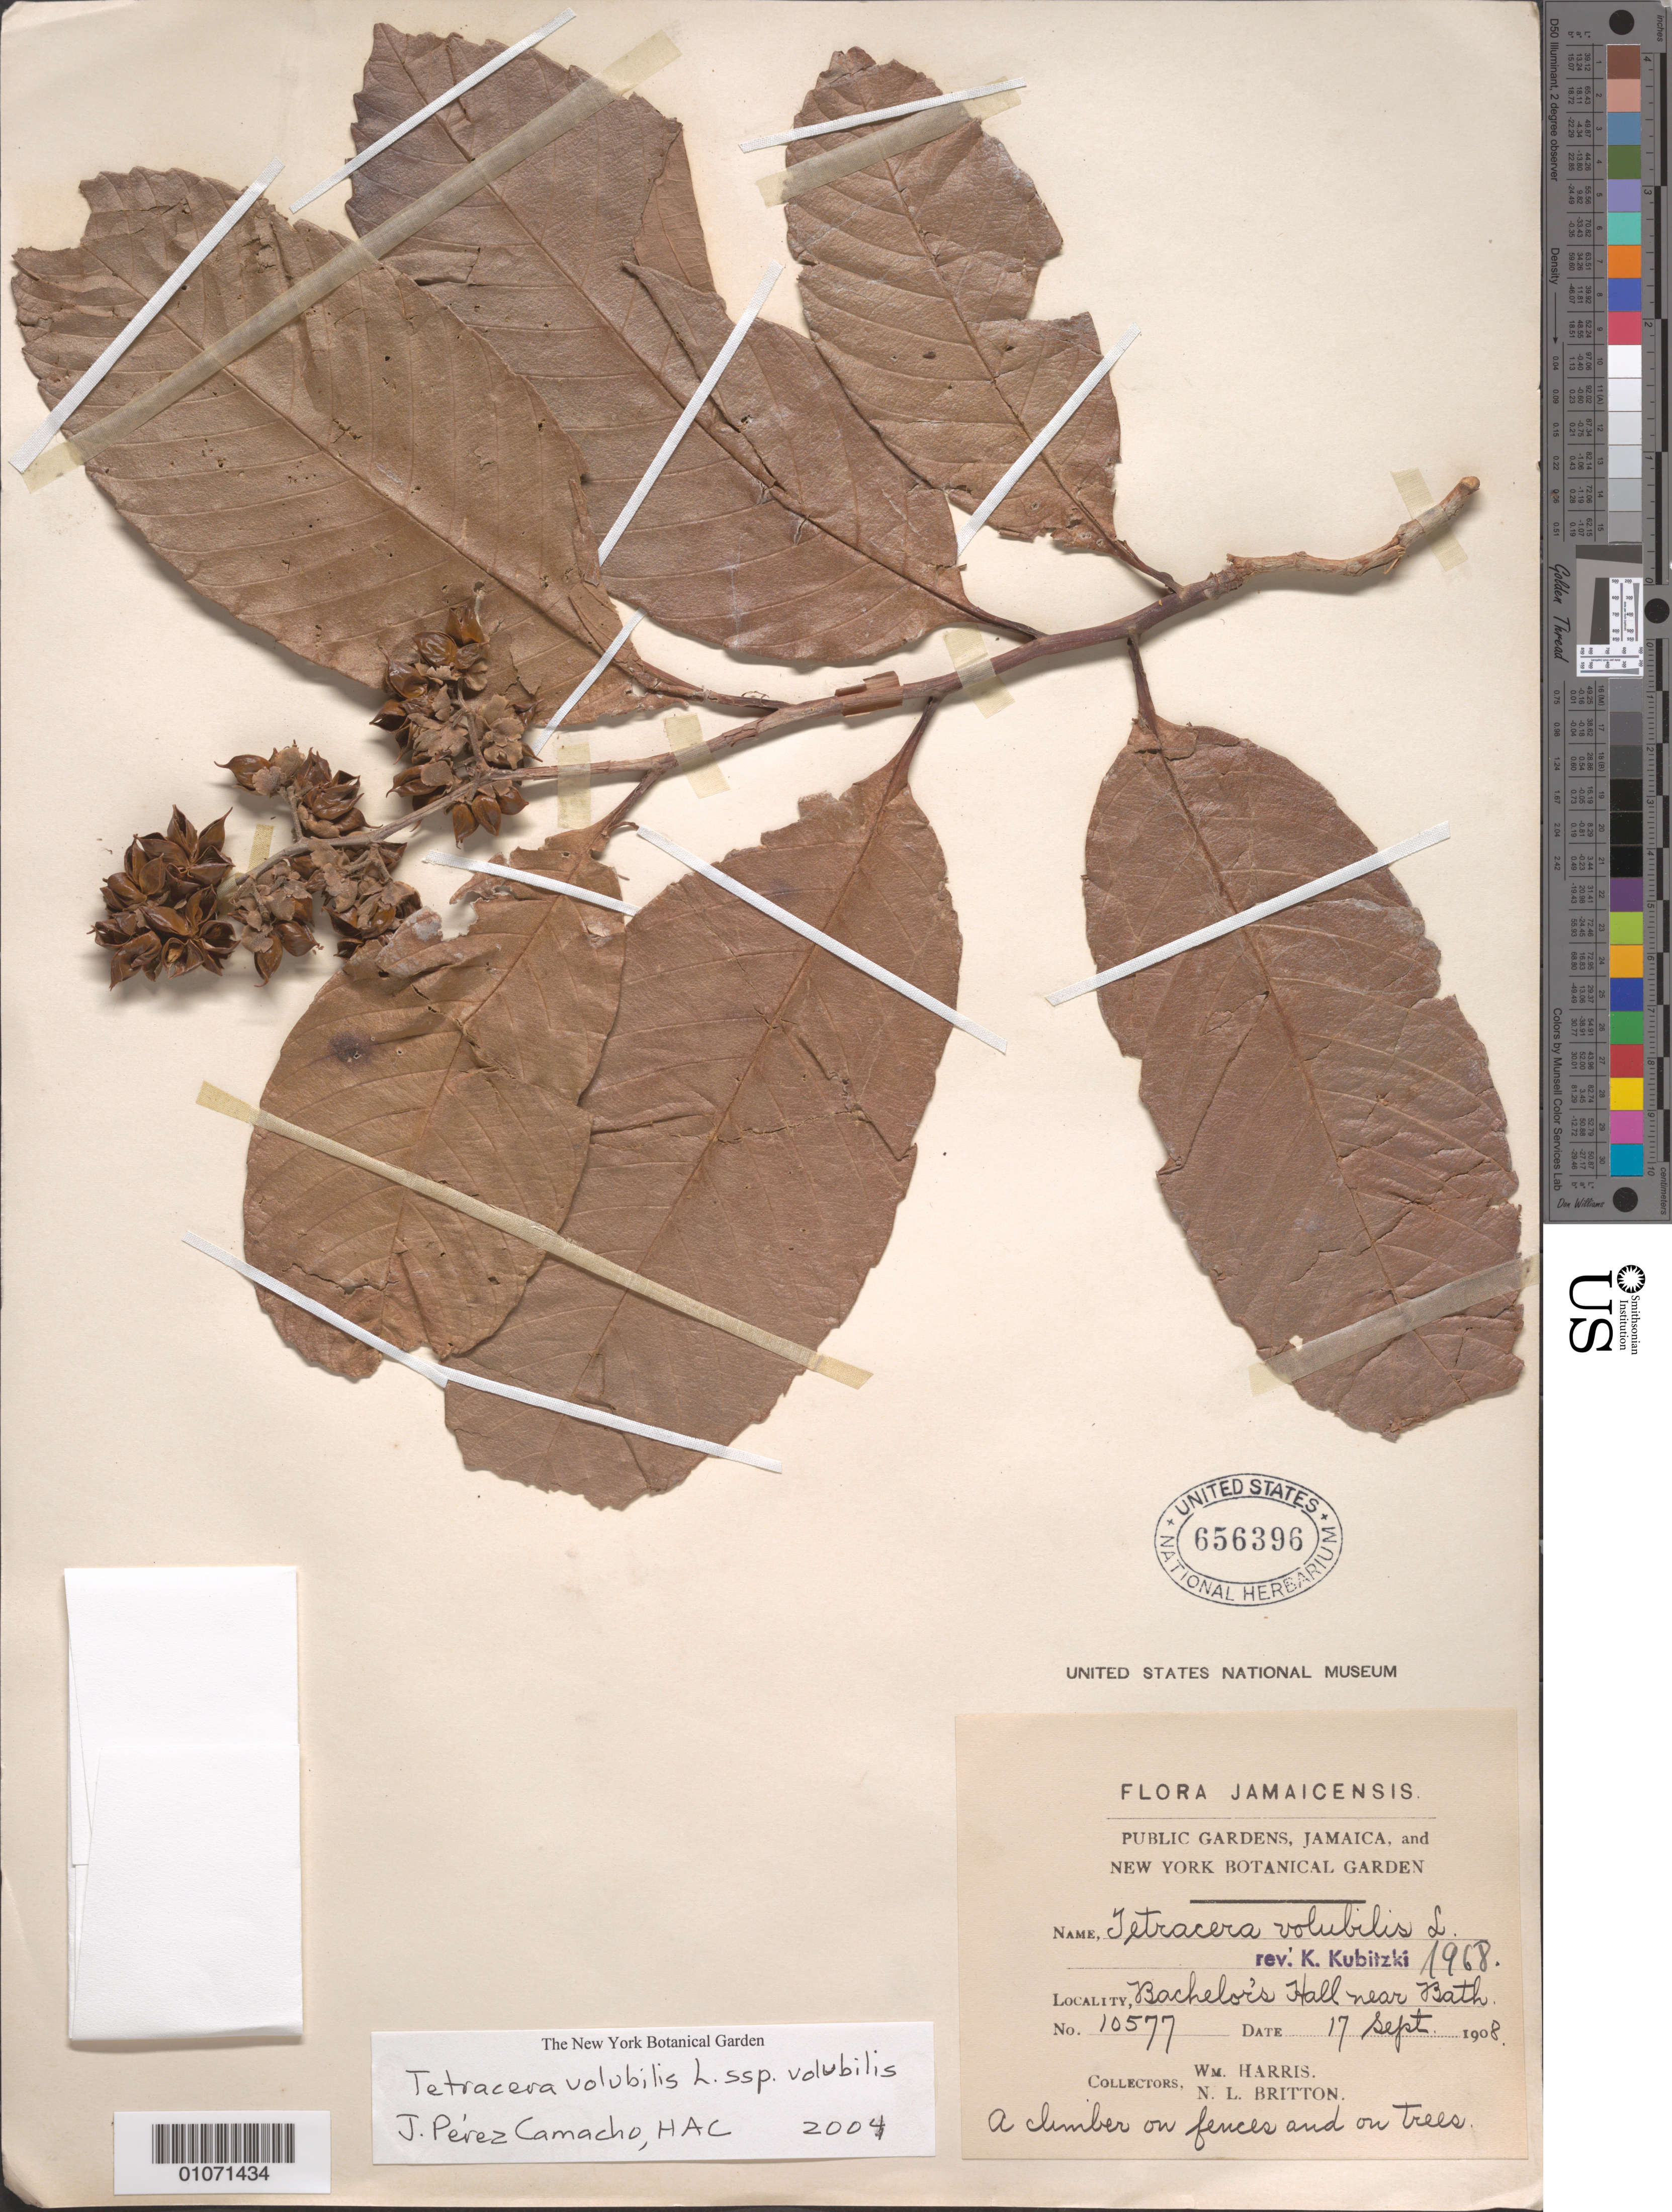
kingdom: Plantae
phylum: Tracheophyta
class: Magnoliopsida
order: Dilleniales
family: Dilleniaceae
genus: Tetracera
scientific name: Tetracera volubilis subsp. volubilis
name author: L.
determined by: Peréz-Camacho, J.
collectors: W. Harris & N. Britton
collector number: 10577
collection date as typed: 17 Sep 1908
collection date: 1908-09-17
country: Jamaica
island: Jamaica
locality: Bachelor's Hall near Bath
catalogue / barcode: US 656396